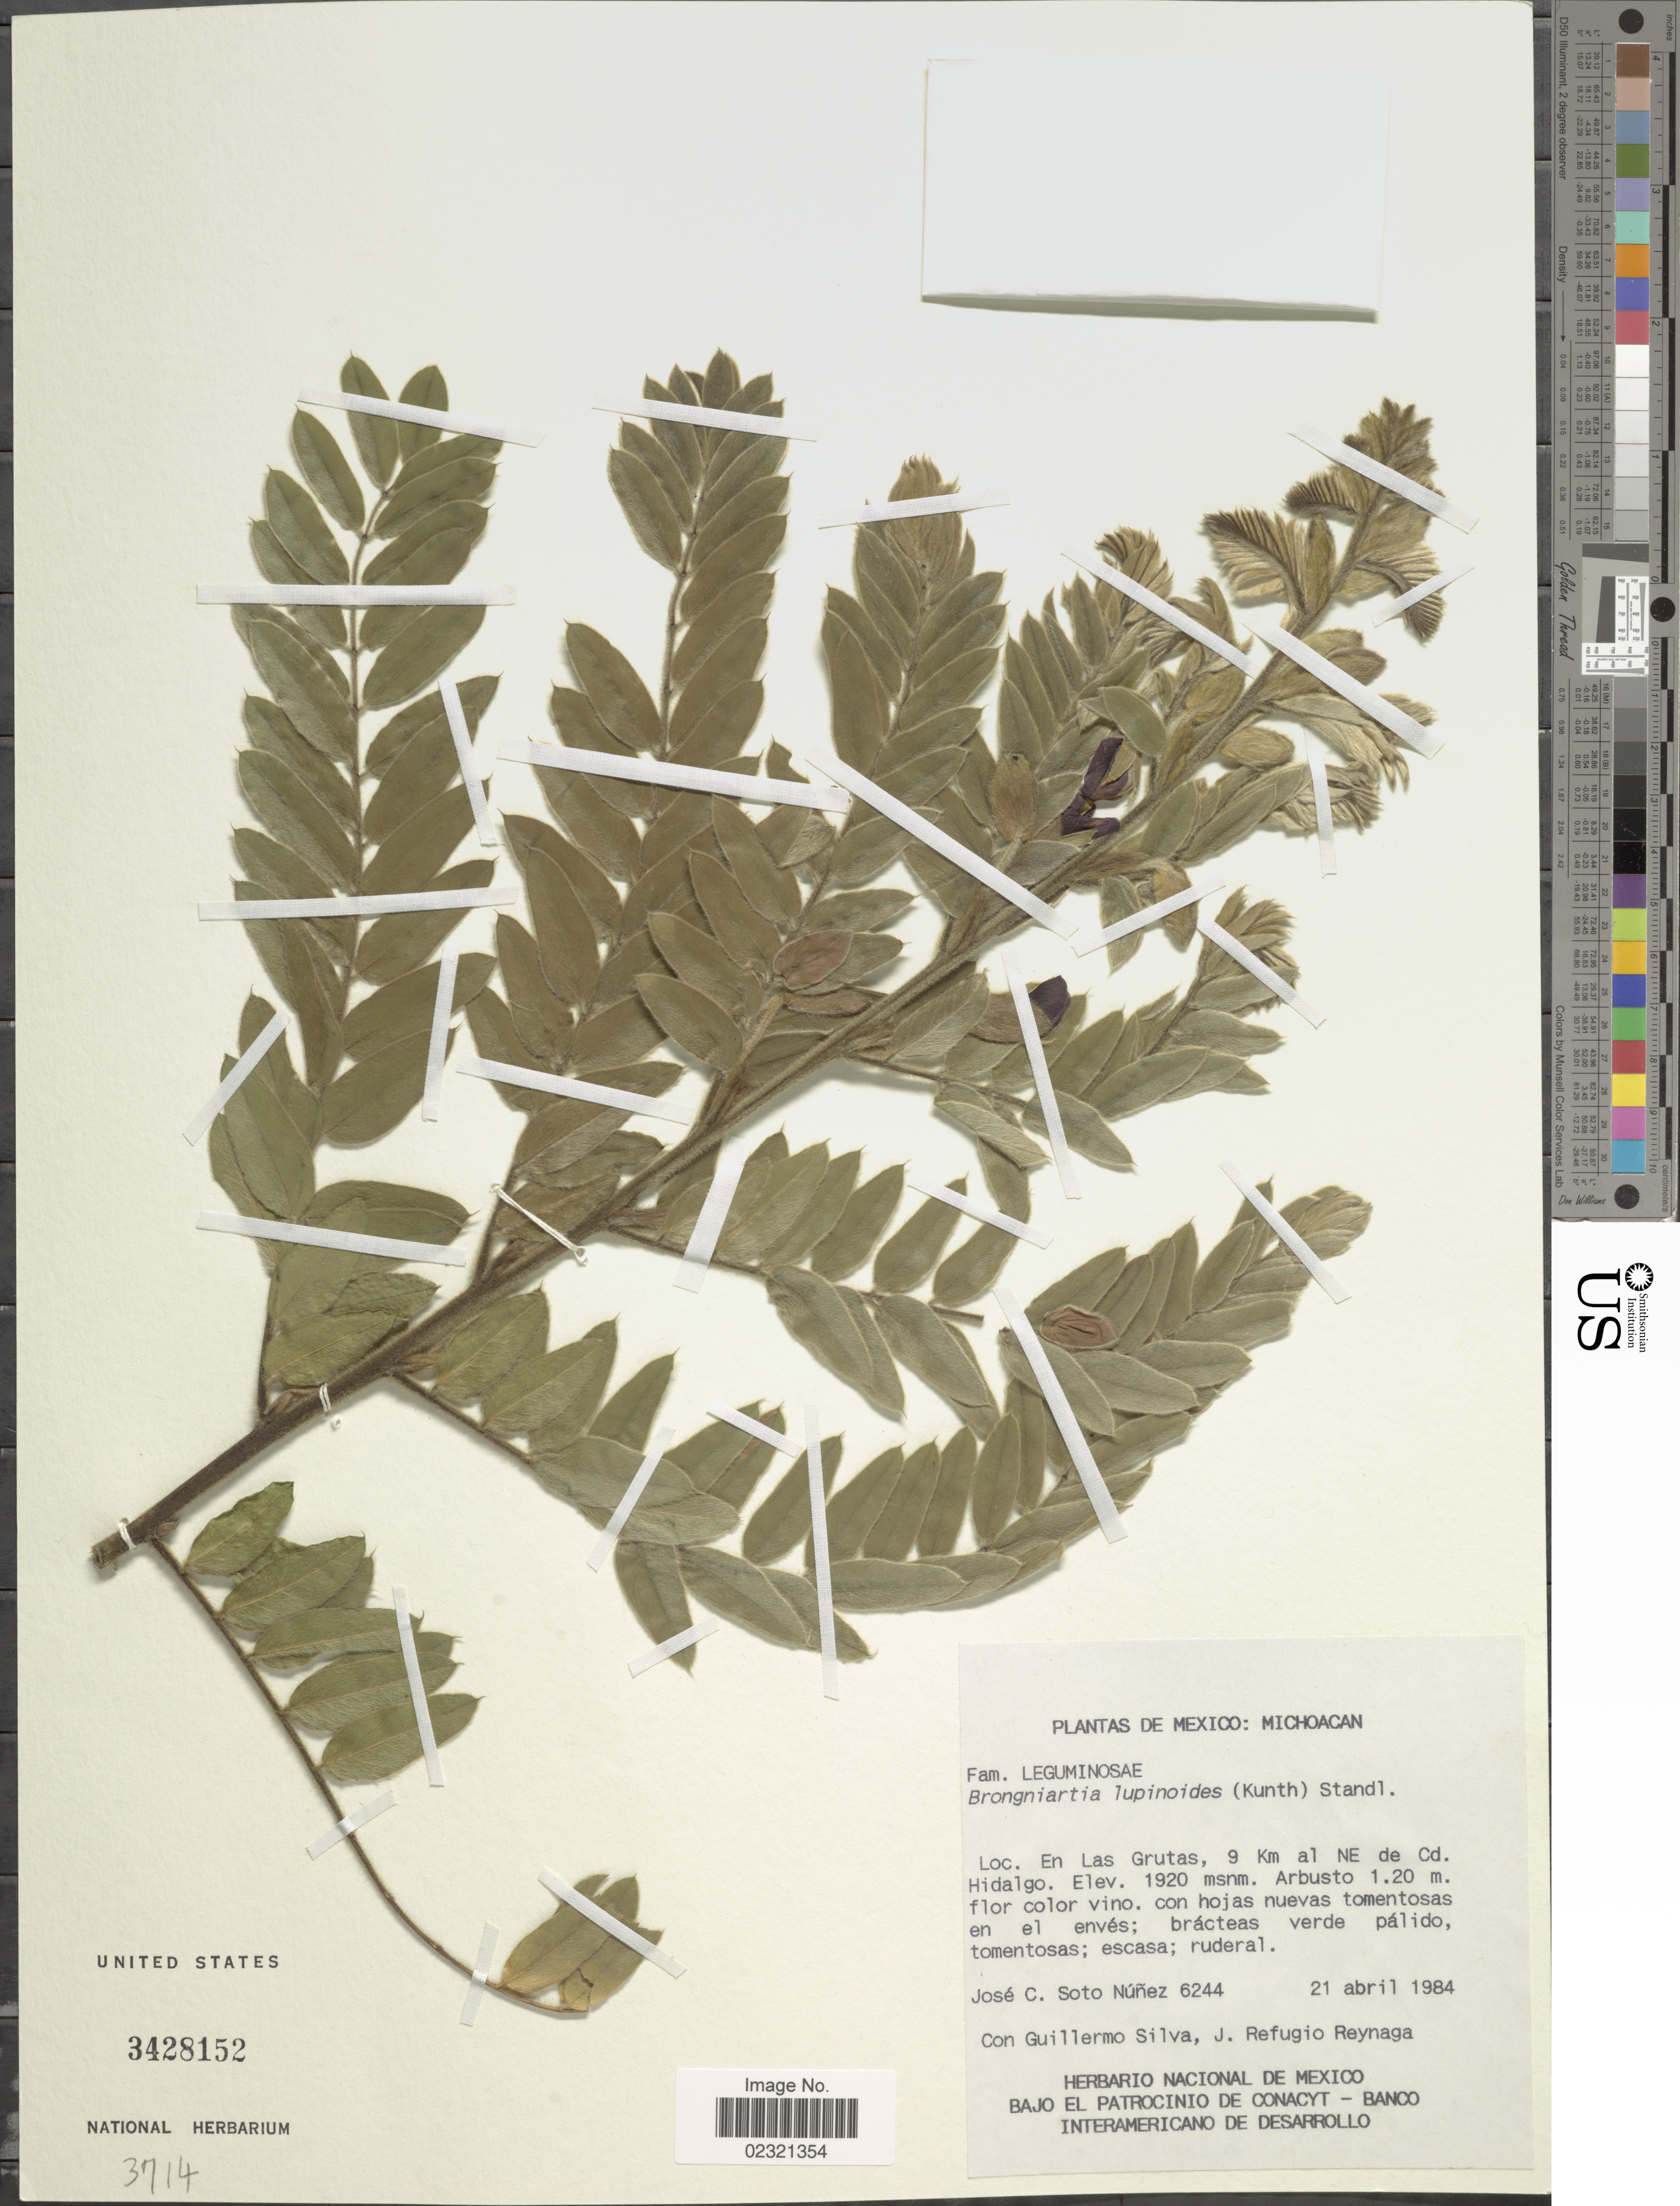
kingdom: Plantae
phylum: Tracheophyta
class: Magnoliopsida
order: Fabales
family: Fabaceae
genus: Brongniartia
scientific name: Brongniartia lupinoides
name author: (Kunth) Taub.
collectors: J. Soto, G. Silva & J. Reynaga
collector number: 6244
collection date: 1984-04-21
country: Mexico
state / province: Michoacán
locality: En Las Grutas, 9 km al Ne de Cd. Hidalgo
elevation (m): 1920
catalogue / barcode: US 3428152